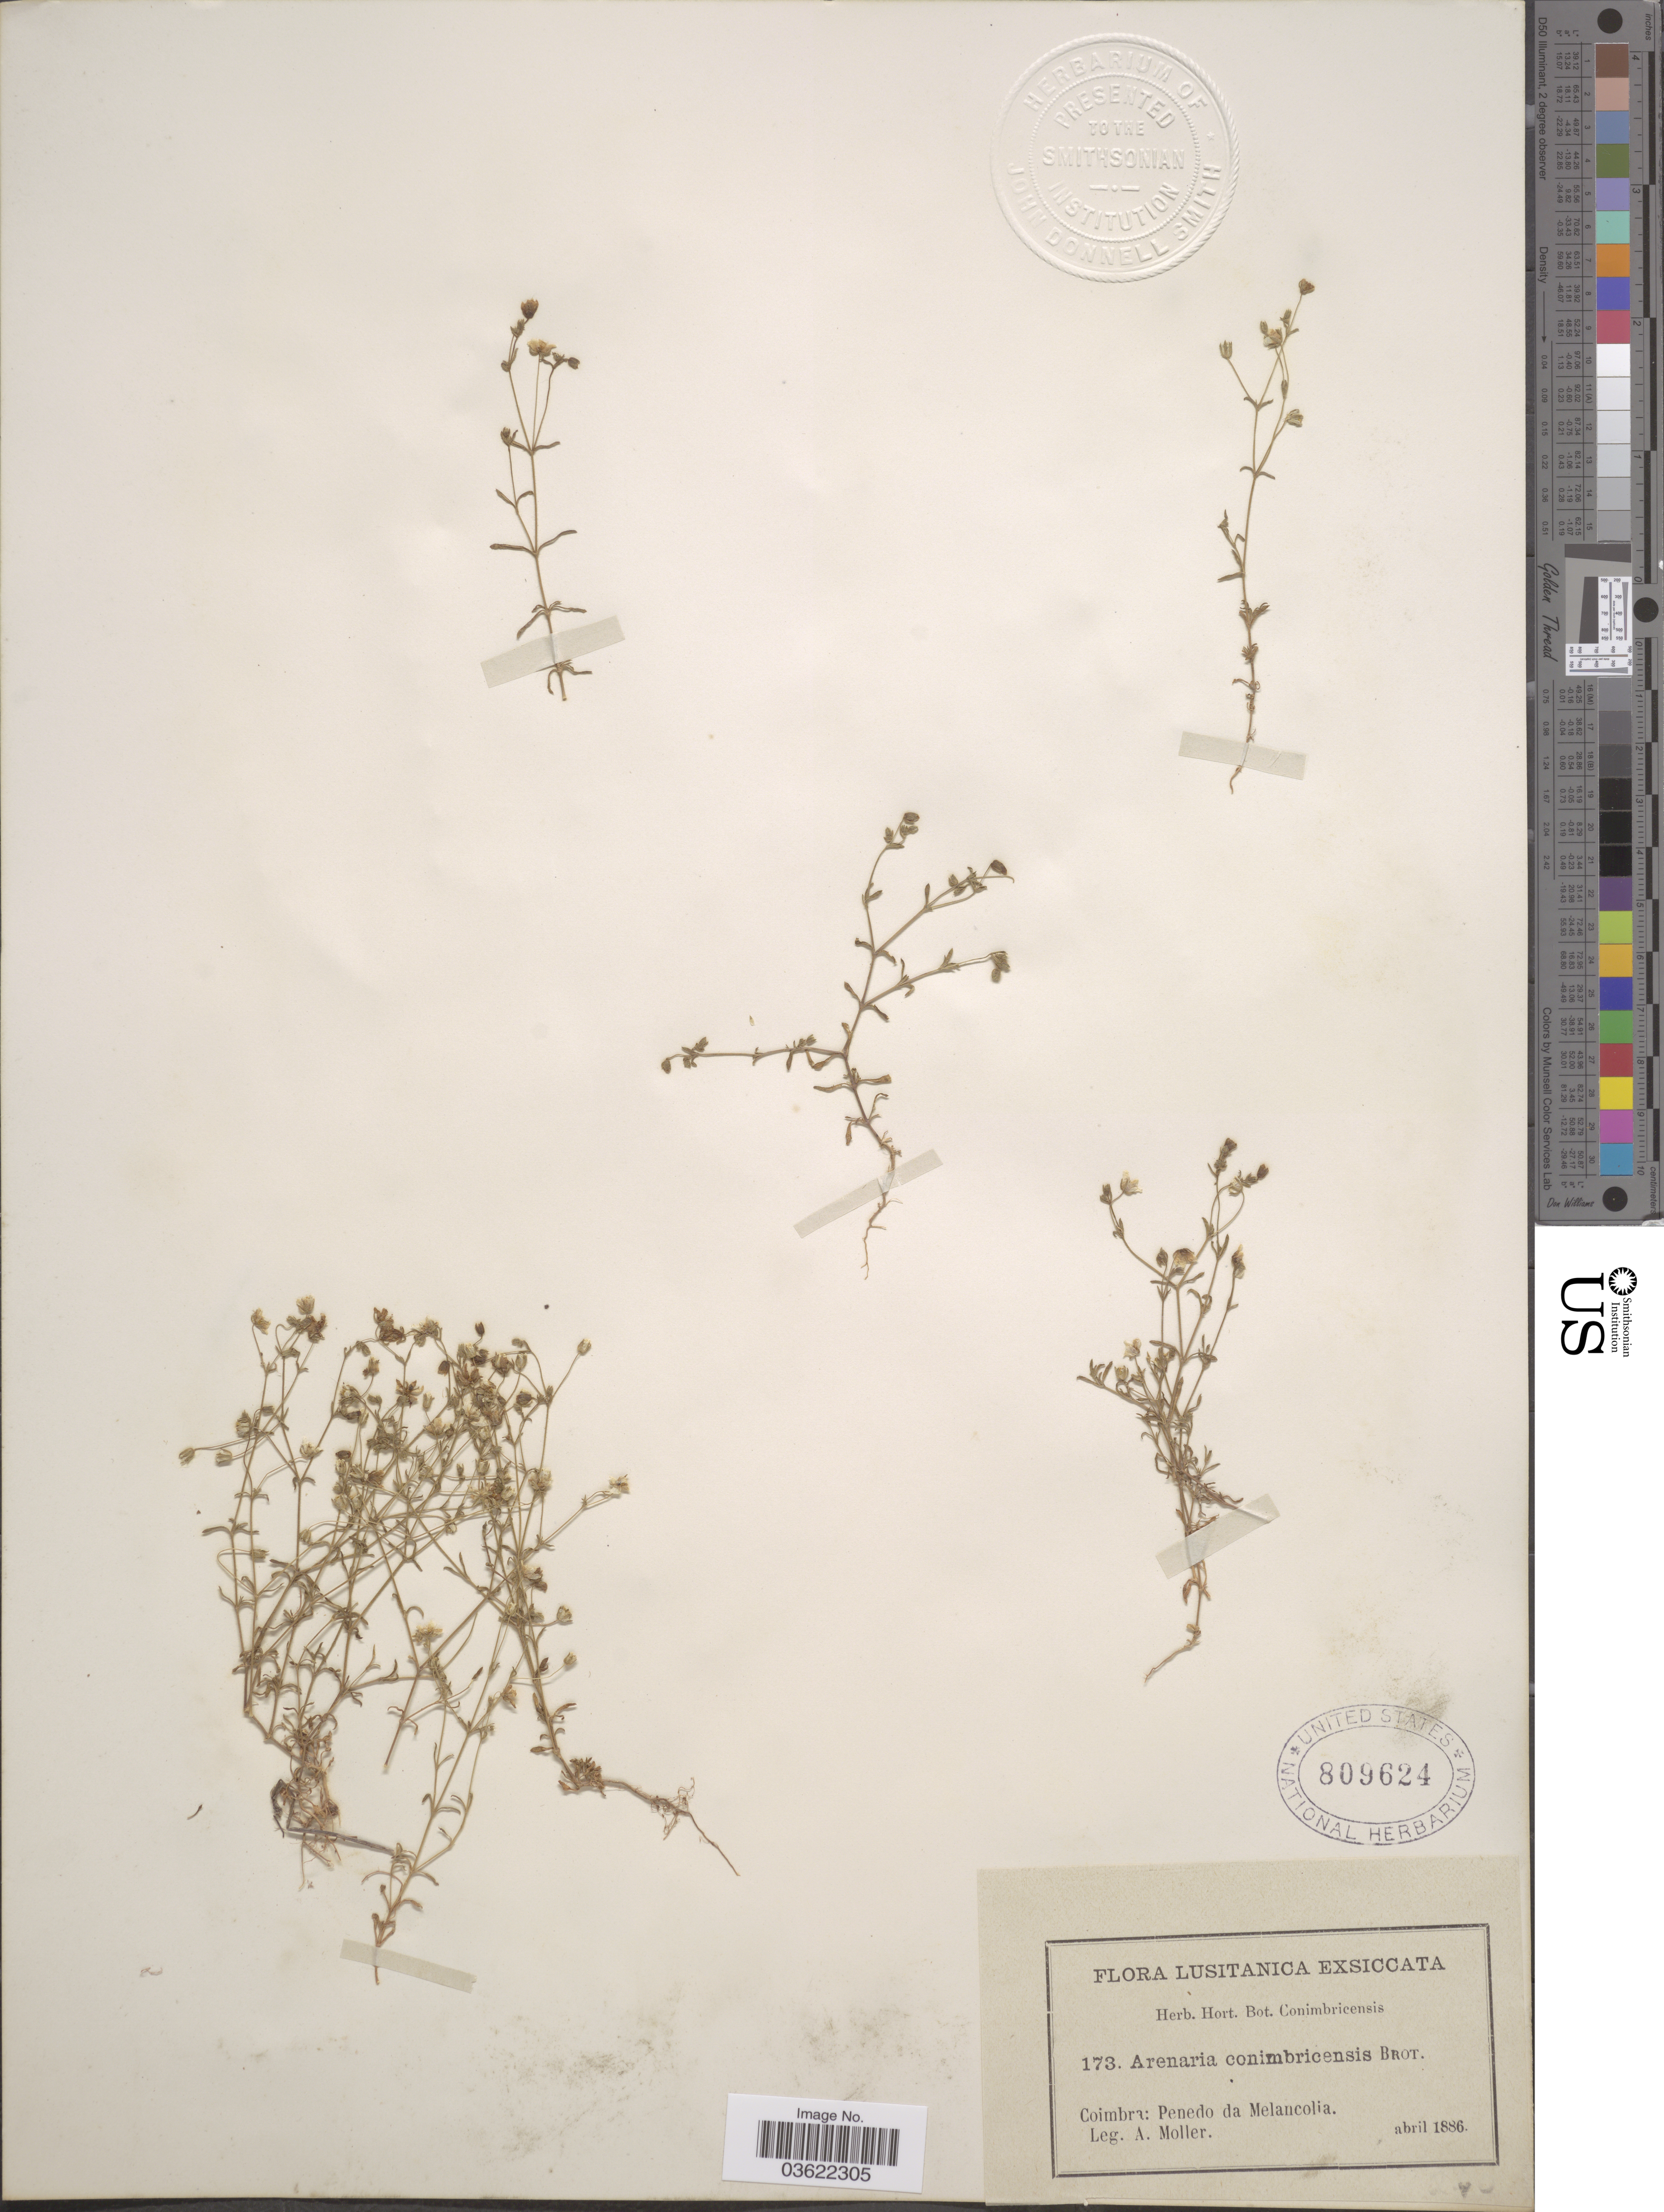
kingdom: Plantae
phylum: Tracheophyta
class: Magnoliopsida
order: Caryophyllales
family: Caryophyllaceae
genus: Arenaria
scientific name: Arenaria conimbricensis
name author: Brot.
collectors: A. Moller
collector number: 173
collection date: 1886-04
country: Portugal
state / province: Coimbra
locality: Lusitanica. Penedo da Melancolia.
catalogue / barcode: US 809624